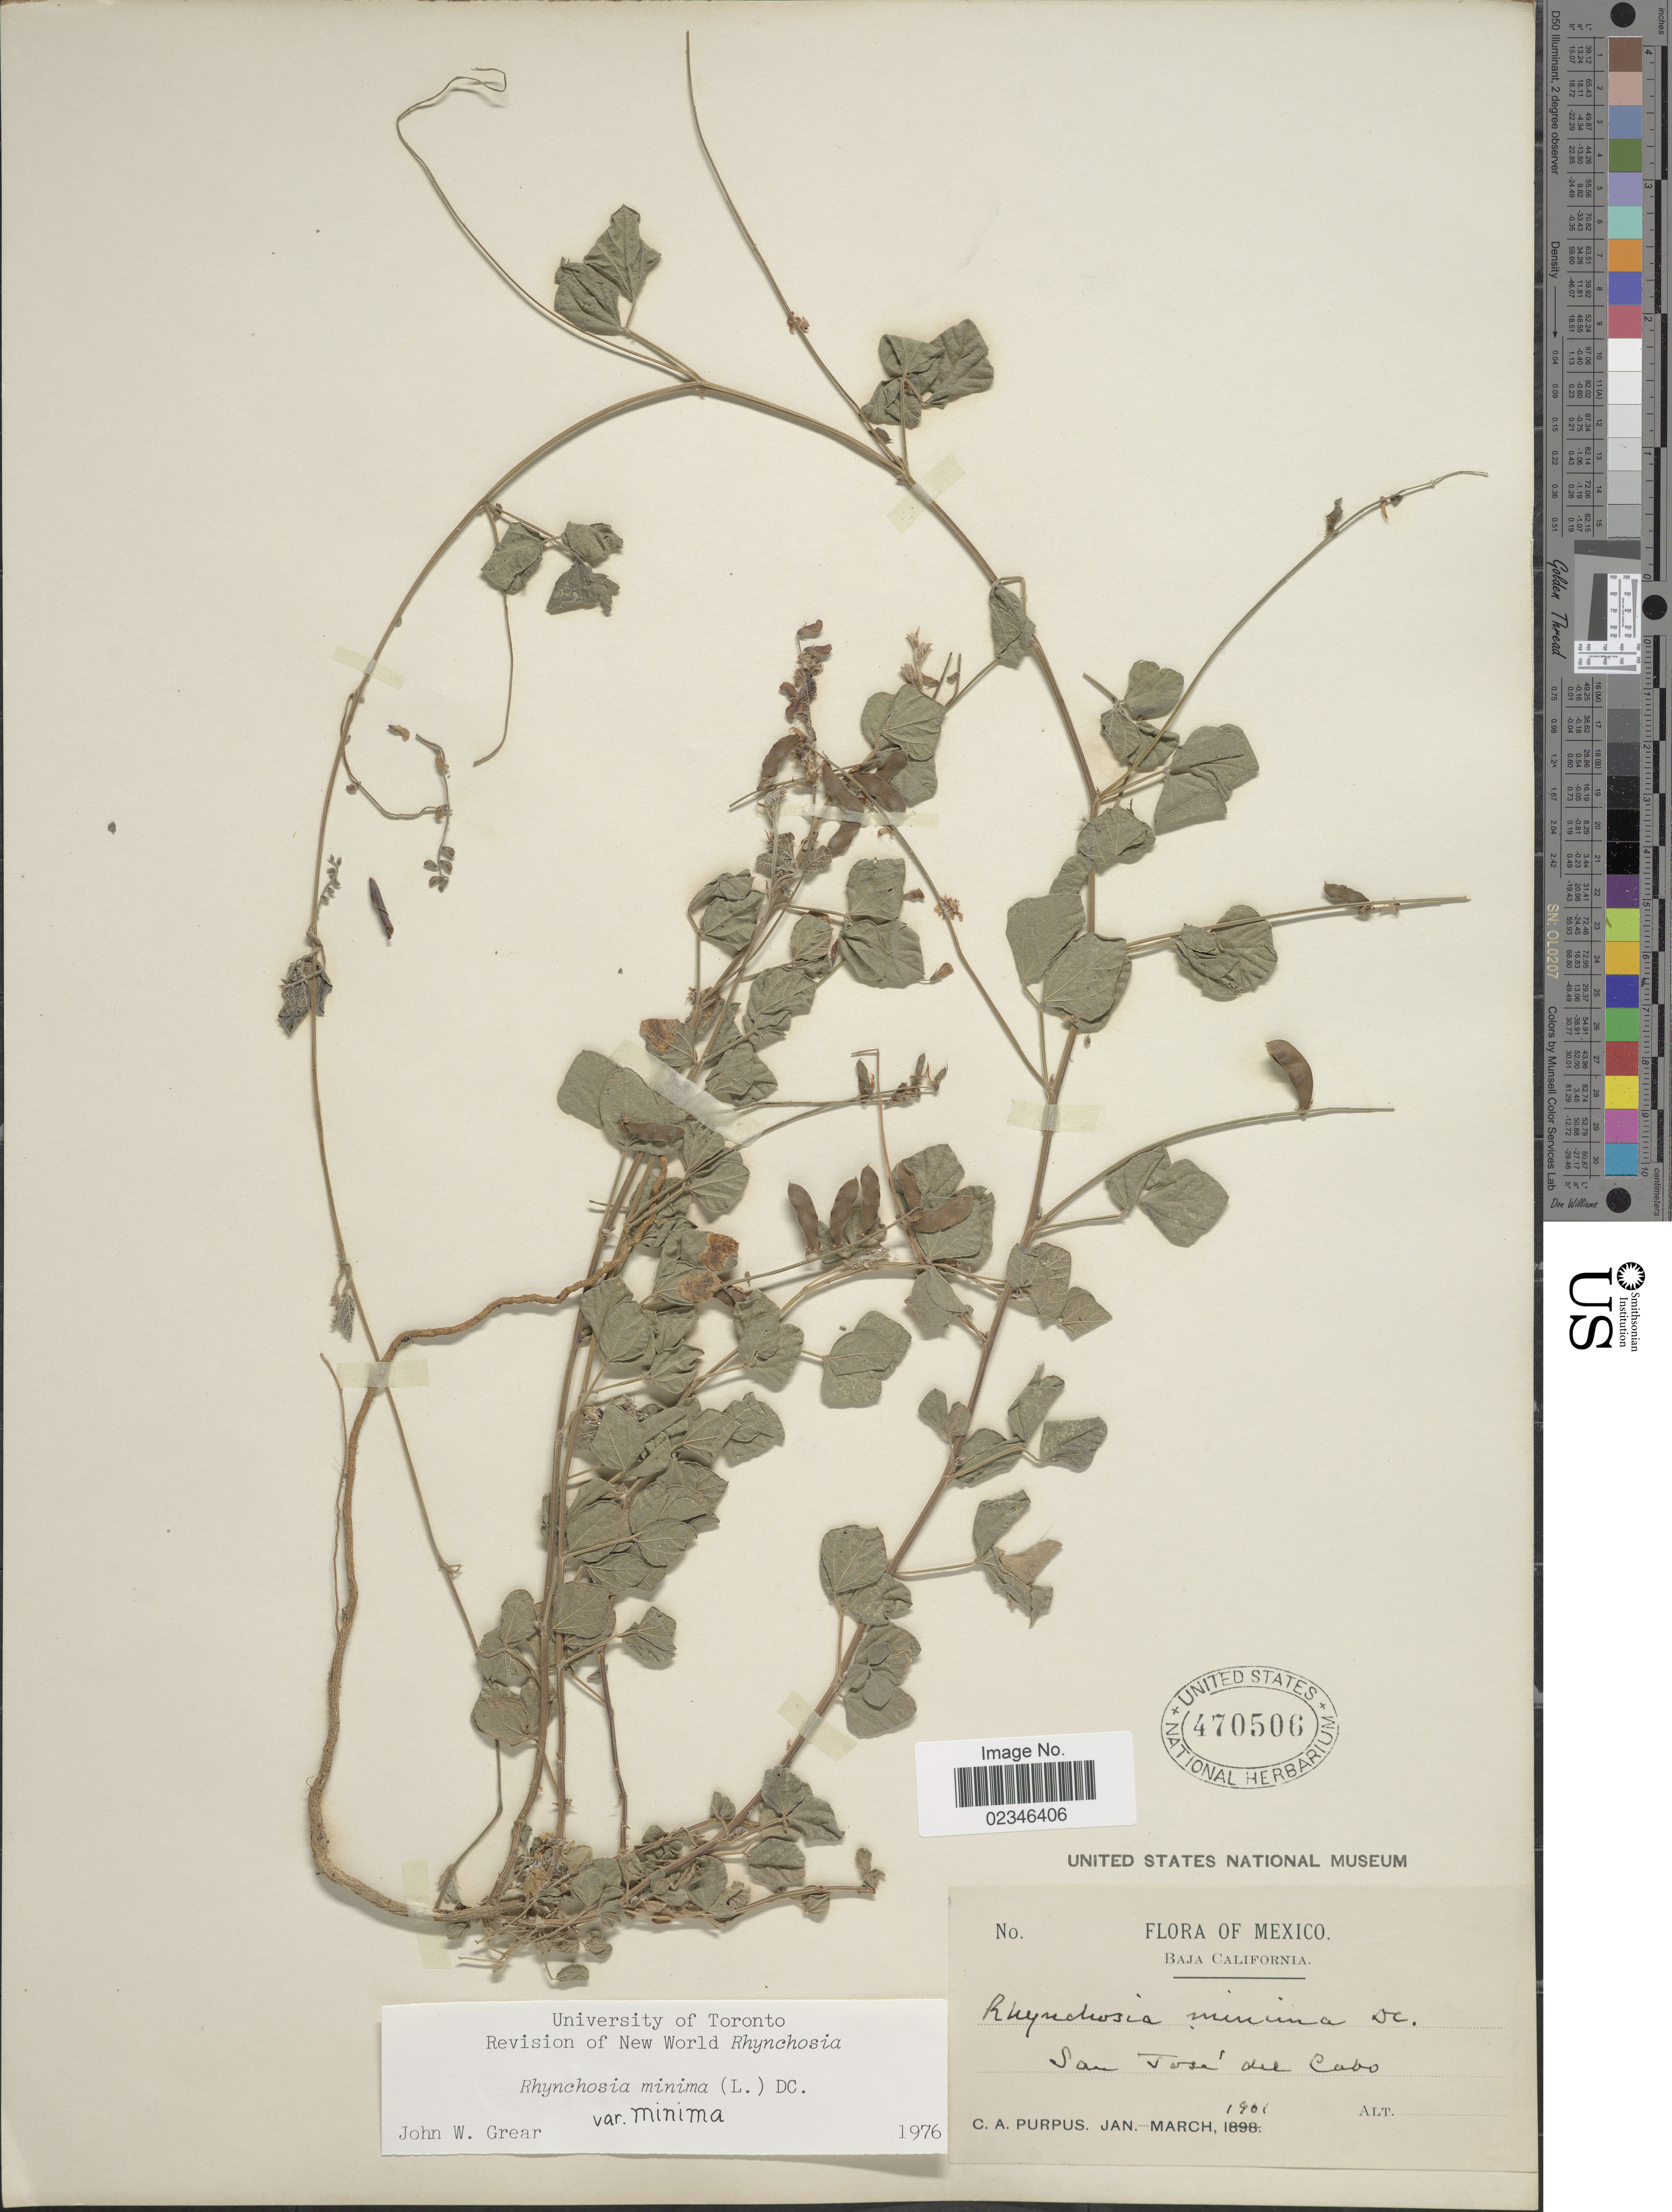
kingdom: Plantae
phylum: Tracheophyta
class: Magnoliopsida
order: Fabales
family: Fabaceae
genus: Rhynchosia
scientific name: Rhynchosia minima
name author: (L.) DC.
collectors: C. A. Purpus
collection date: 1901-01/1901-03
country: Mexico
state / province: Baja California Sur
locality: San José del Cabo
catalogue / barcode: US 470506